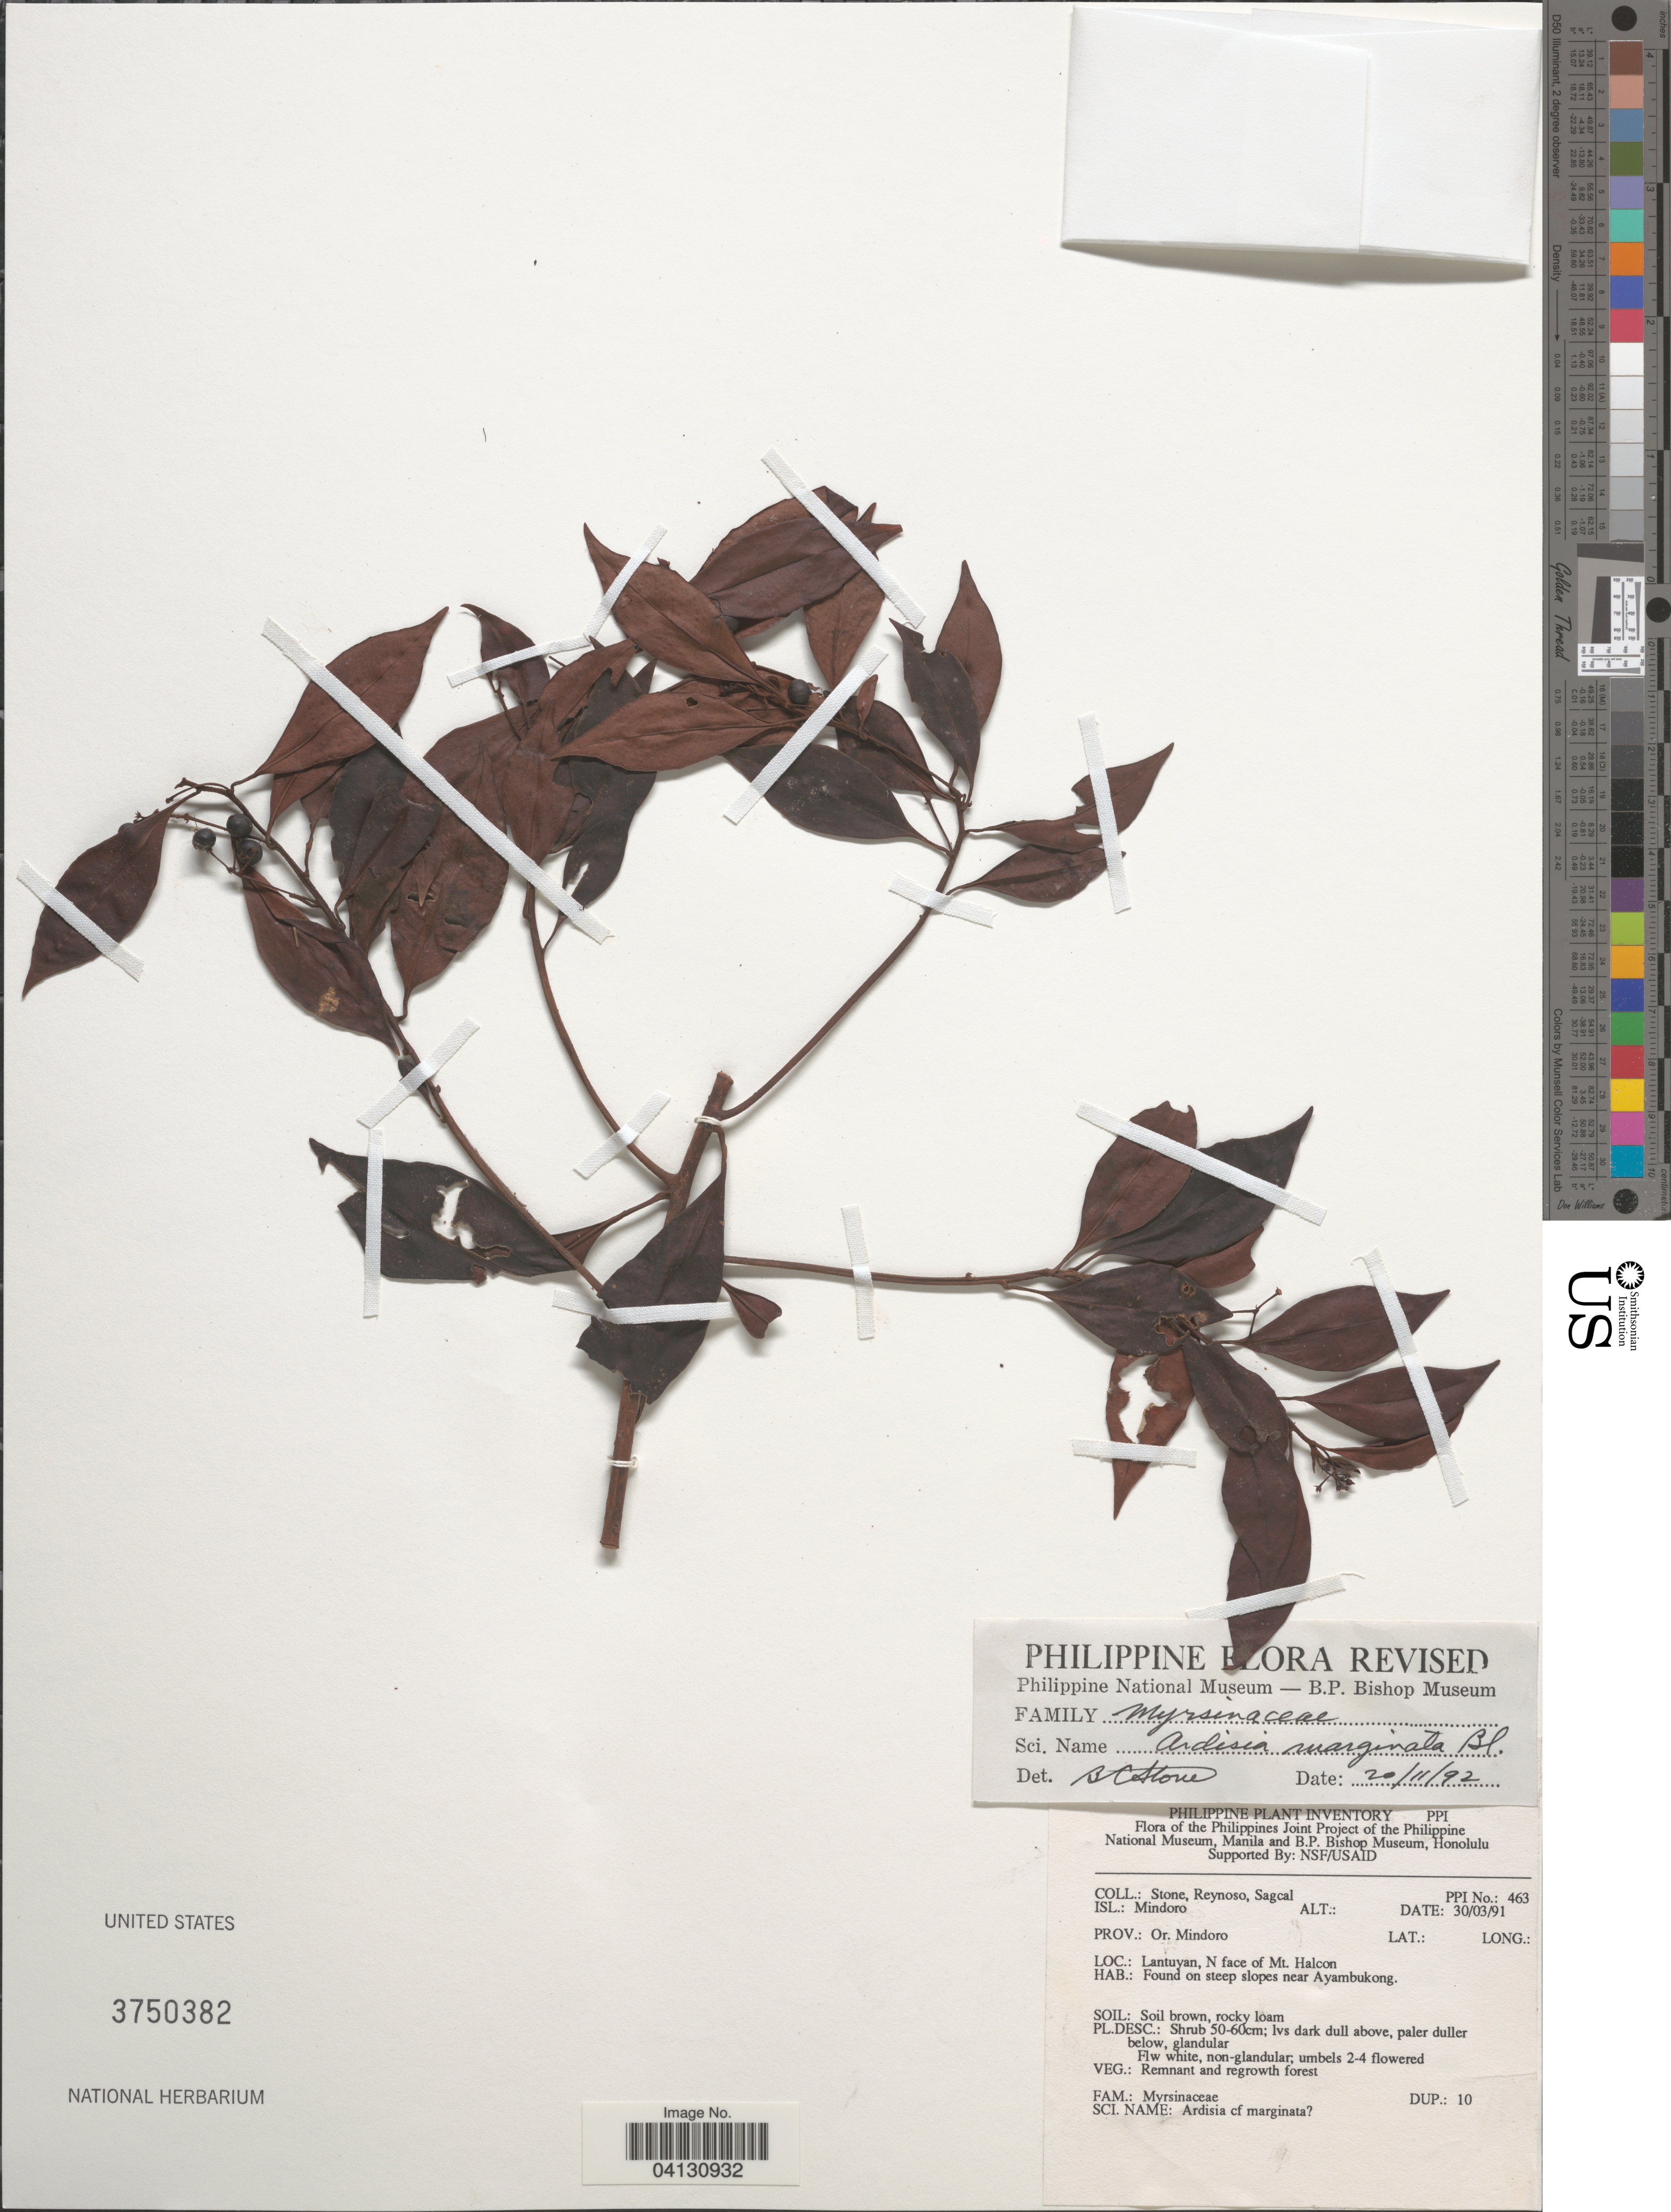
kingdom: Plantae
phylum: Tracheophyta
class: Magnoliopsida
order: Ericales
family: Primulaceae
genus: Ardisia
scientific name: Ardisia marginata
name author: Blume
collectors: -. Stone, E. Reynoso & E. Sagcal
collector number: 463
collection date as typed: Transcribed d/m/y: 30/3/91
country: Philippines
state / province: Mimaropa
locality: Isl.: Mindoro. Prov.: Or. Mindoro. Lantuyan, N face of Mt. Halcon. Found on steep slope near Ayambukong.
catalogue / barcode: US 3750382